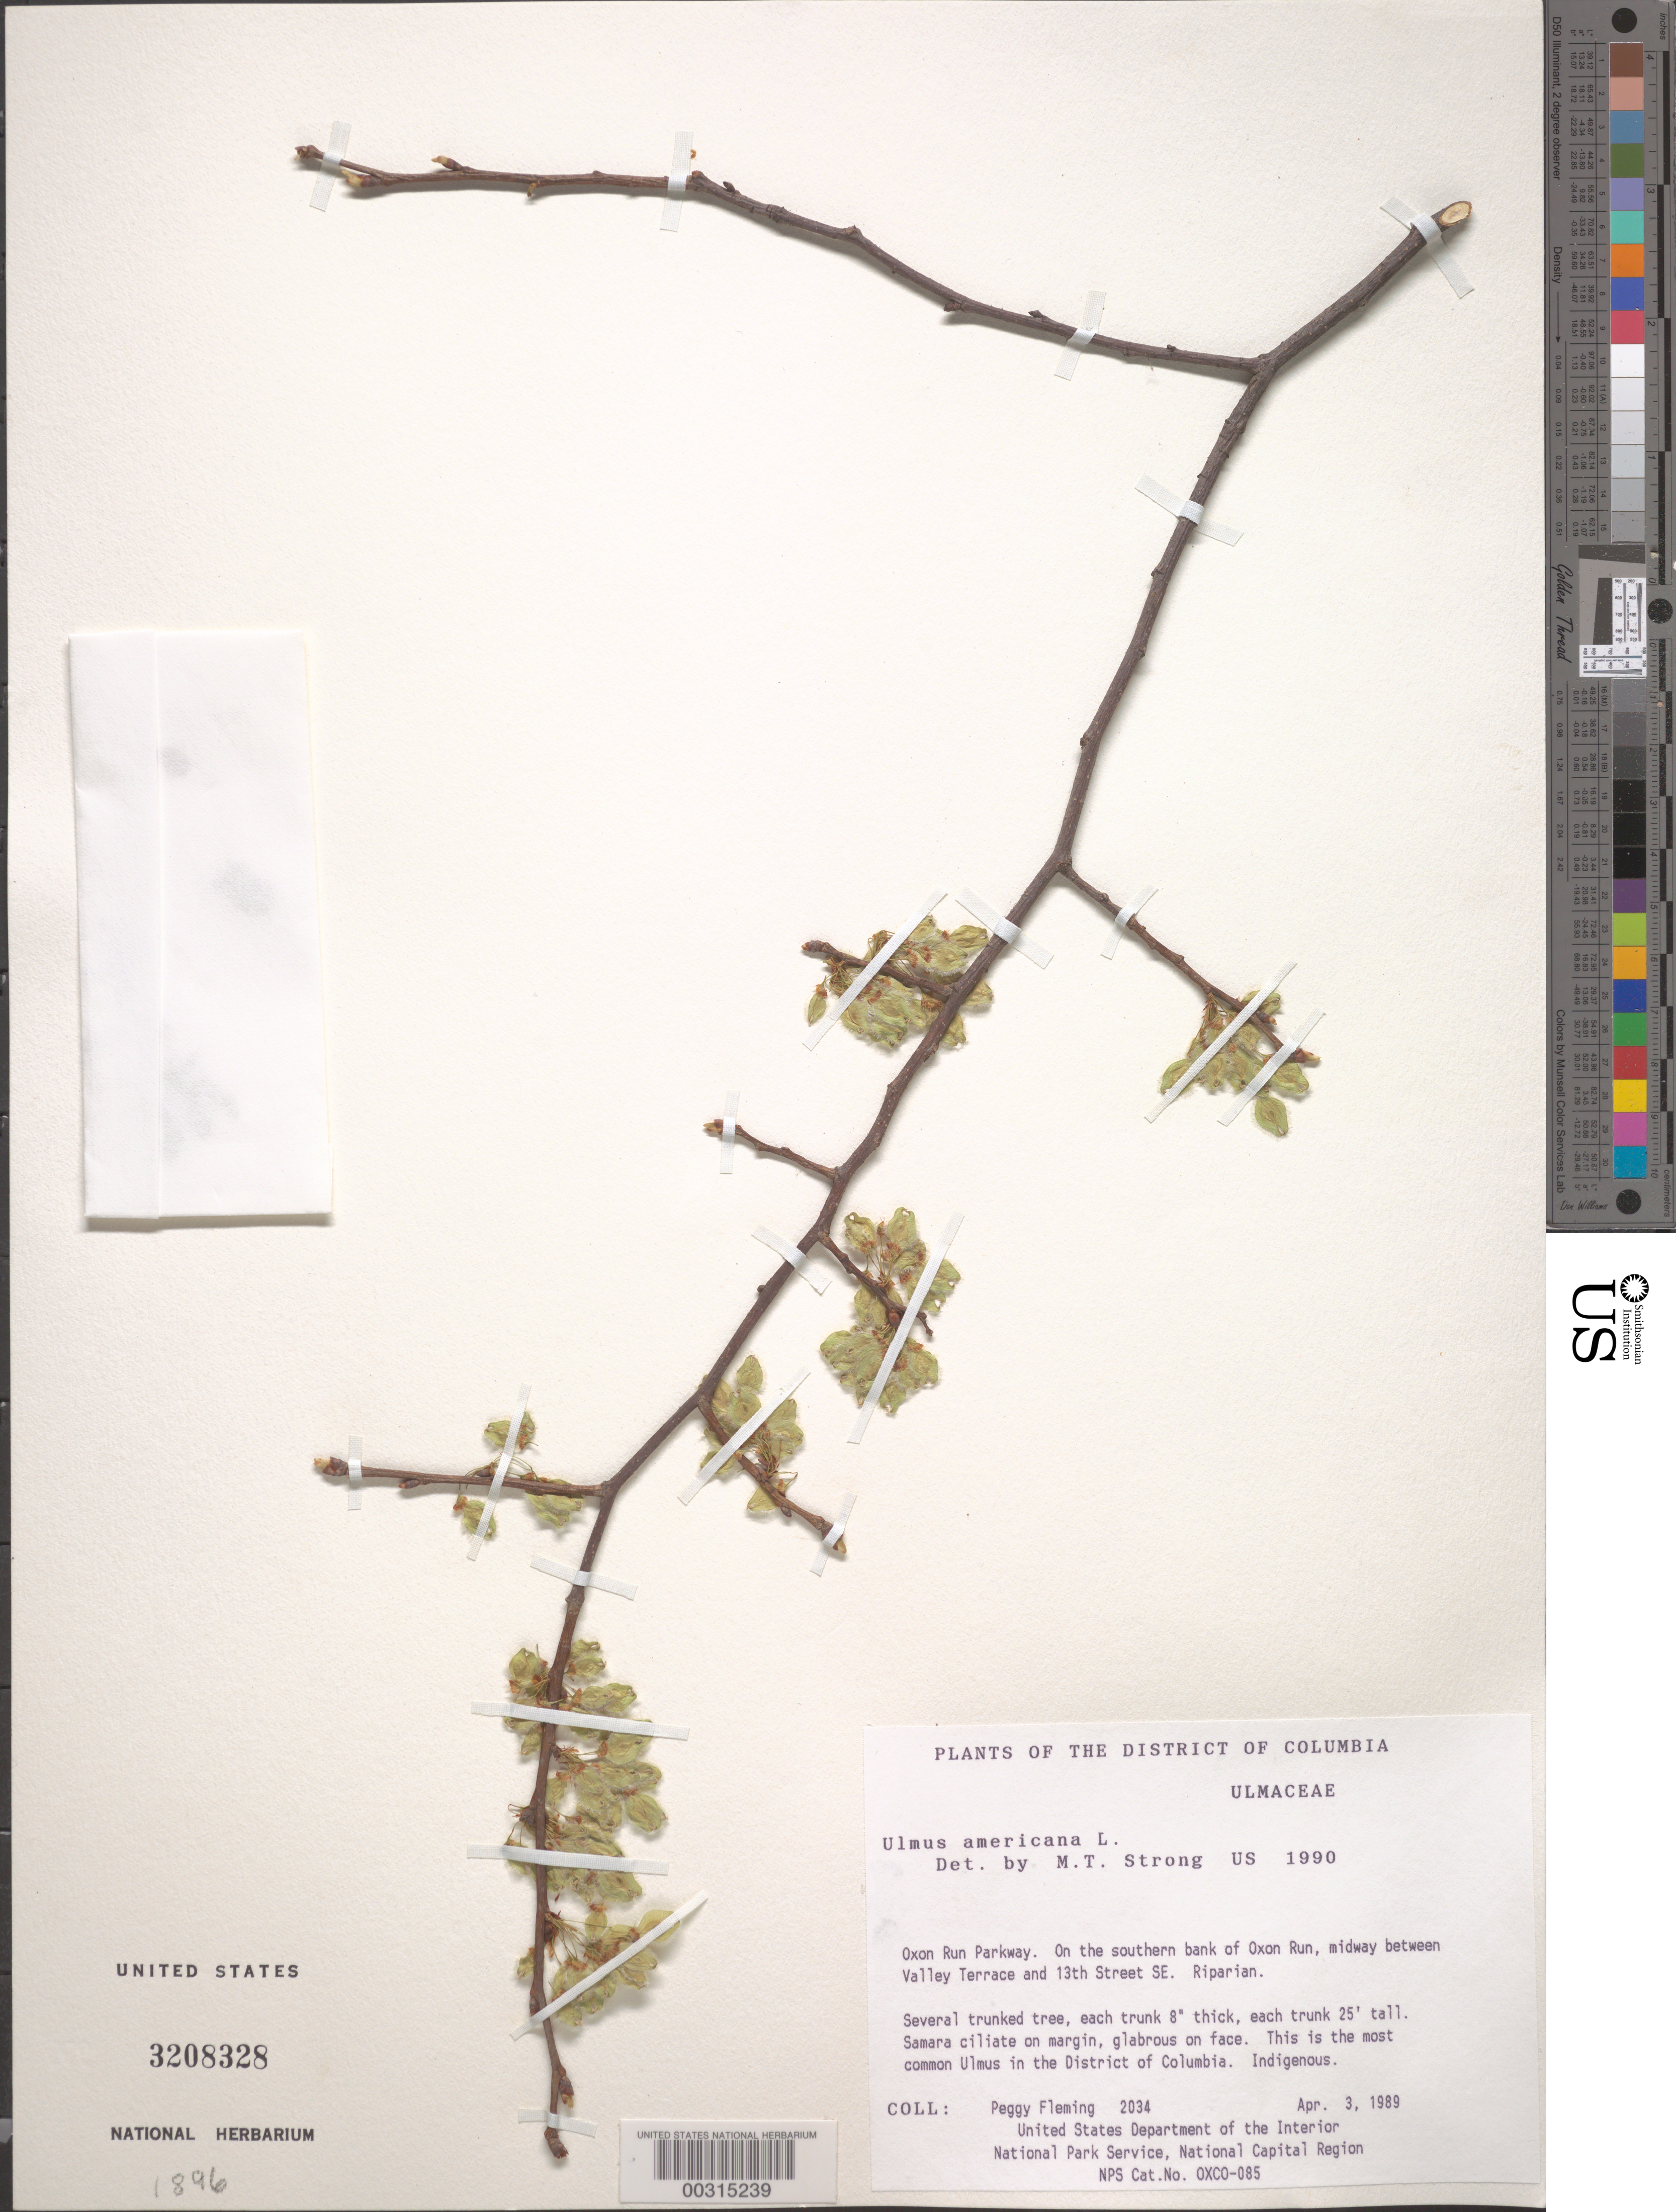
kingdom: Plantae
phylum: Tracheophyta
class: Magnoliopsida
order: Rosales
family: Ulmaceae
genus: Ulmus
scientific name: Ulmus americana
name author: L.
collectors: P. Fleming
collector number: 2034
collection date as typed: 03 Apr 1989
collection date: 1989-04-03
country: United States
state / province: District of Columbia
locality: Oxon Run Parkway, S bank of Oxon Run, between Valley Terrace and 13th St, SE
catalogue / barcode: US 3208328